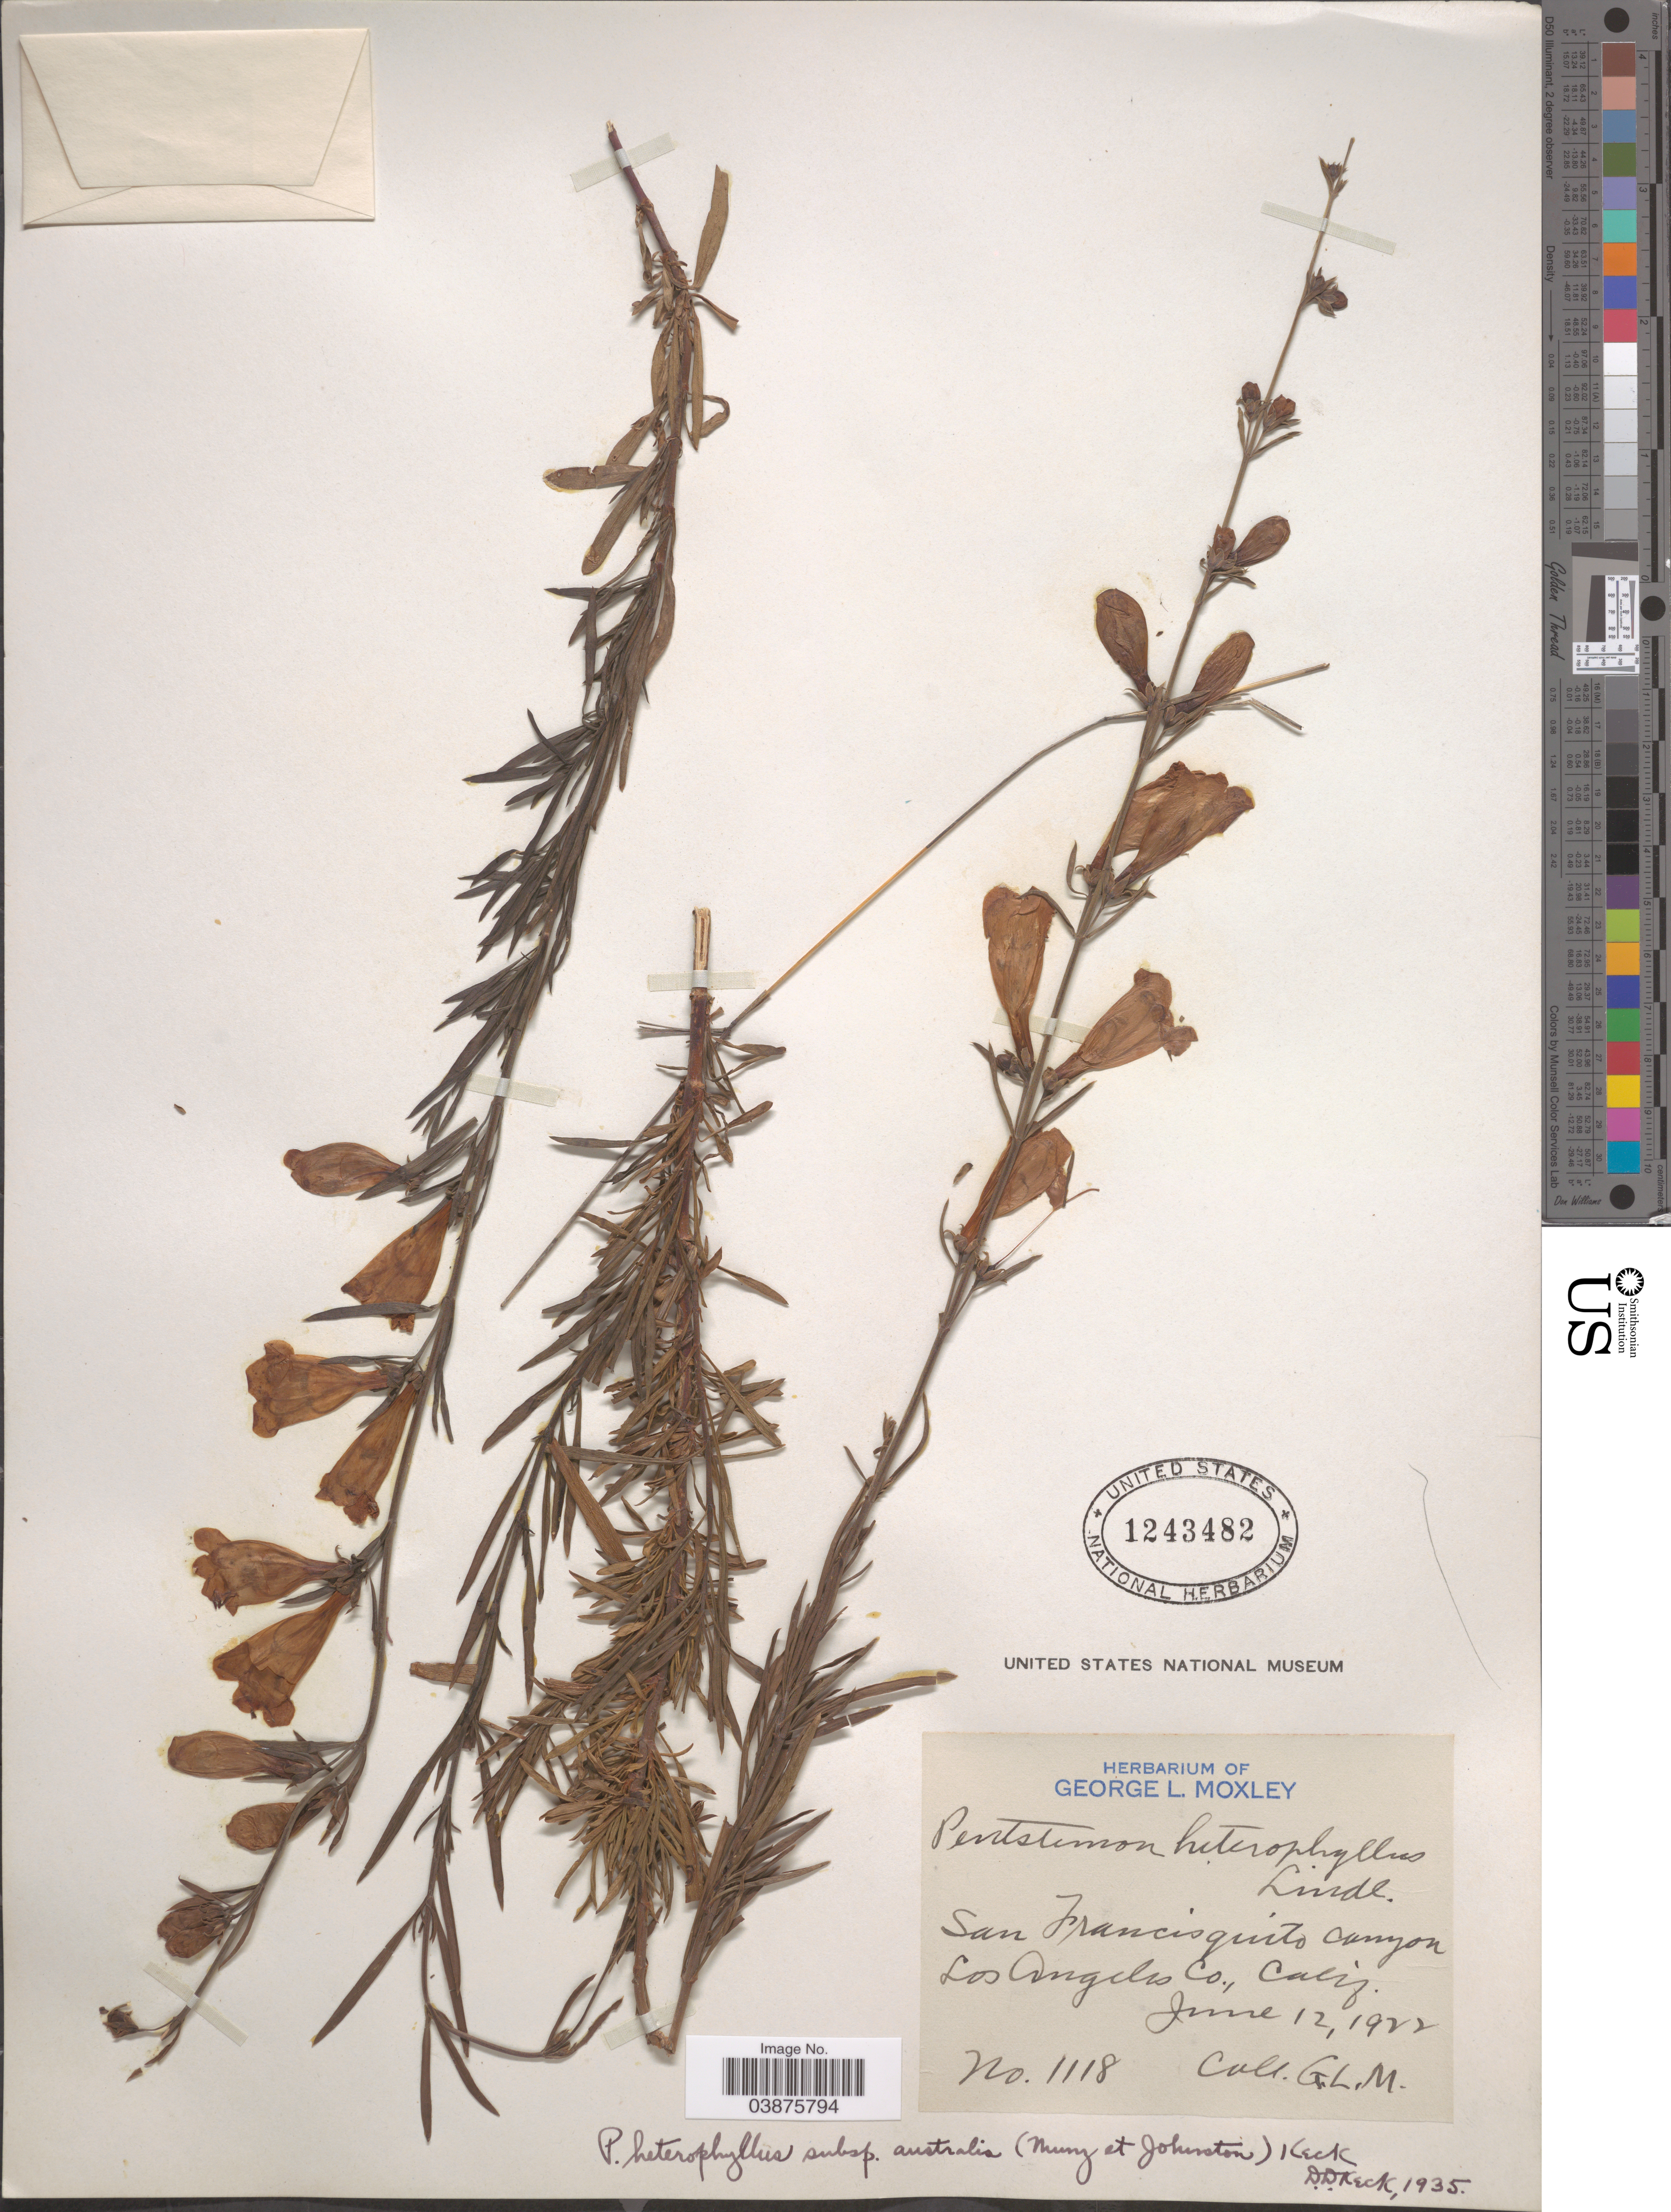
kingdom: Plantae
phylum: Tracheophyta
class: Magnoliopsida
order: Lamiales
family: Plantaginaceae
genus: Penstemon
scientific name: Penstemon heterophyllus subsp. australis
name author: (Munz & I.M. Johnst.) D.D. Keck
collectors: G. L. Moxley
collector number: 1118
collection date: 1922-06-12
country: United States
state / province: California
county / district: Los Angeles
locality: San Francisquito Canyon, Los Angeles Co.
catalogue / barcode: US 1243482